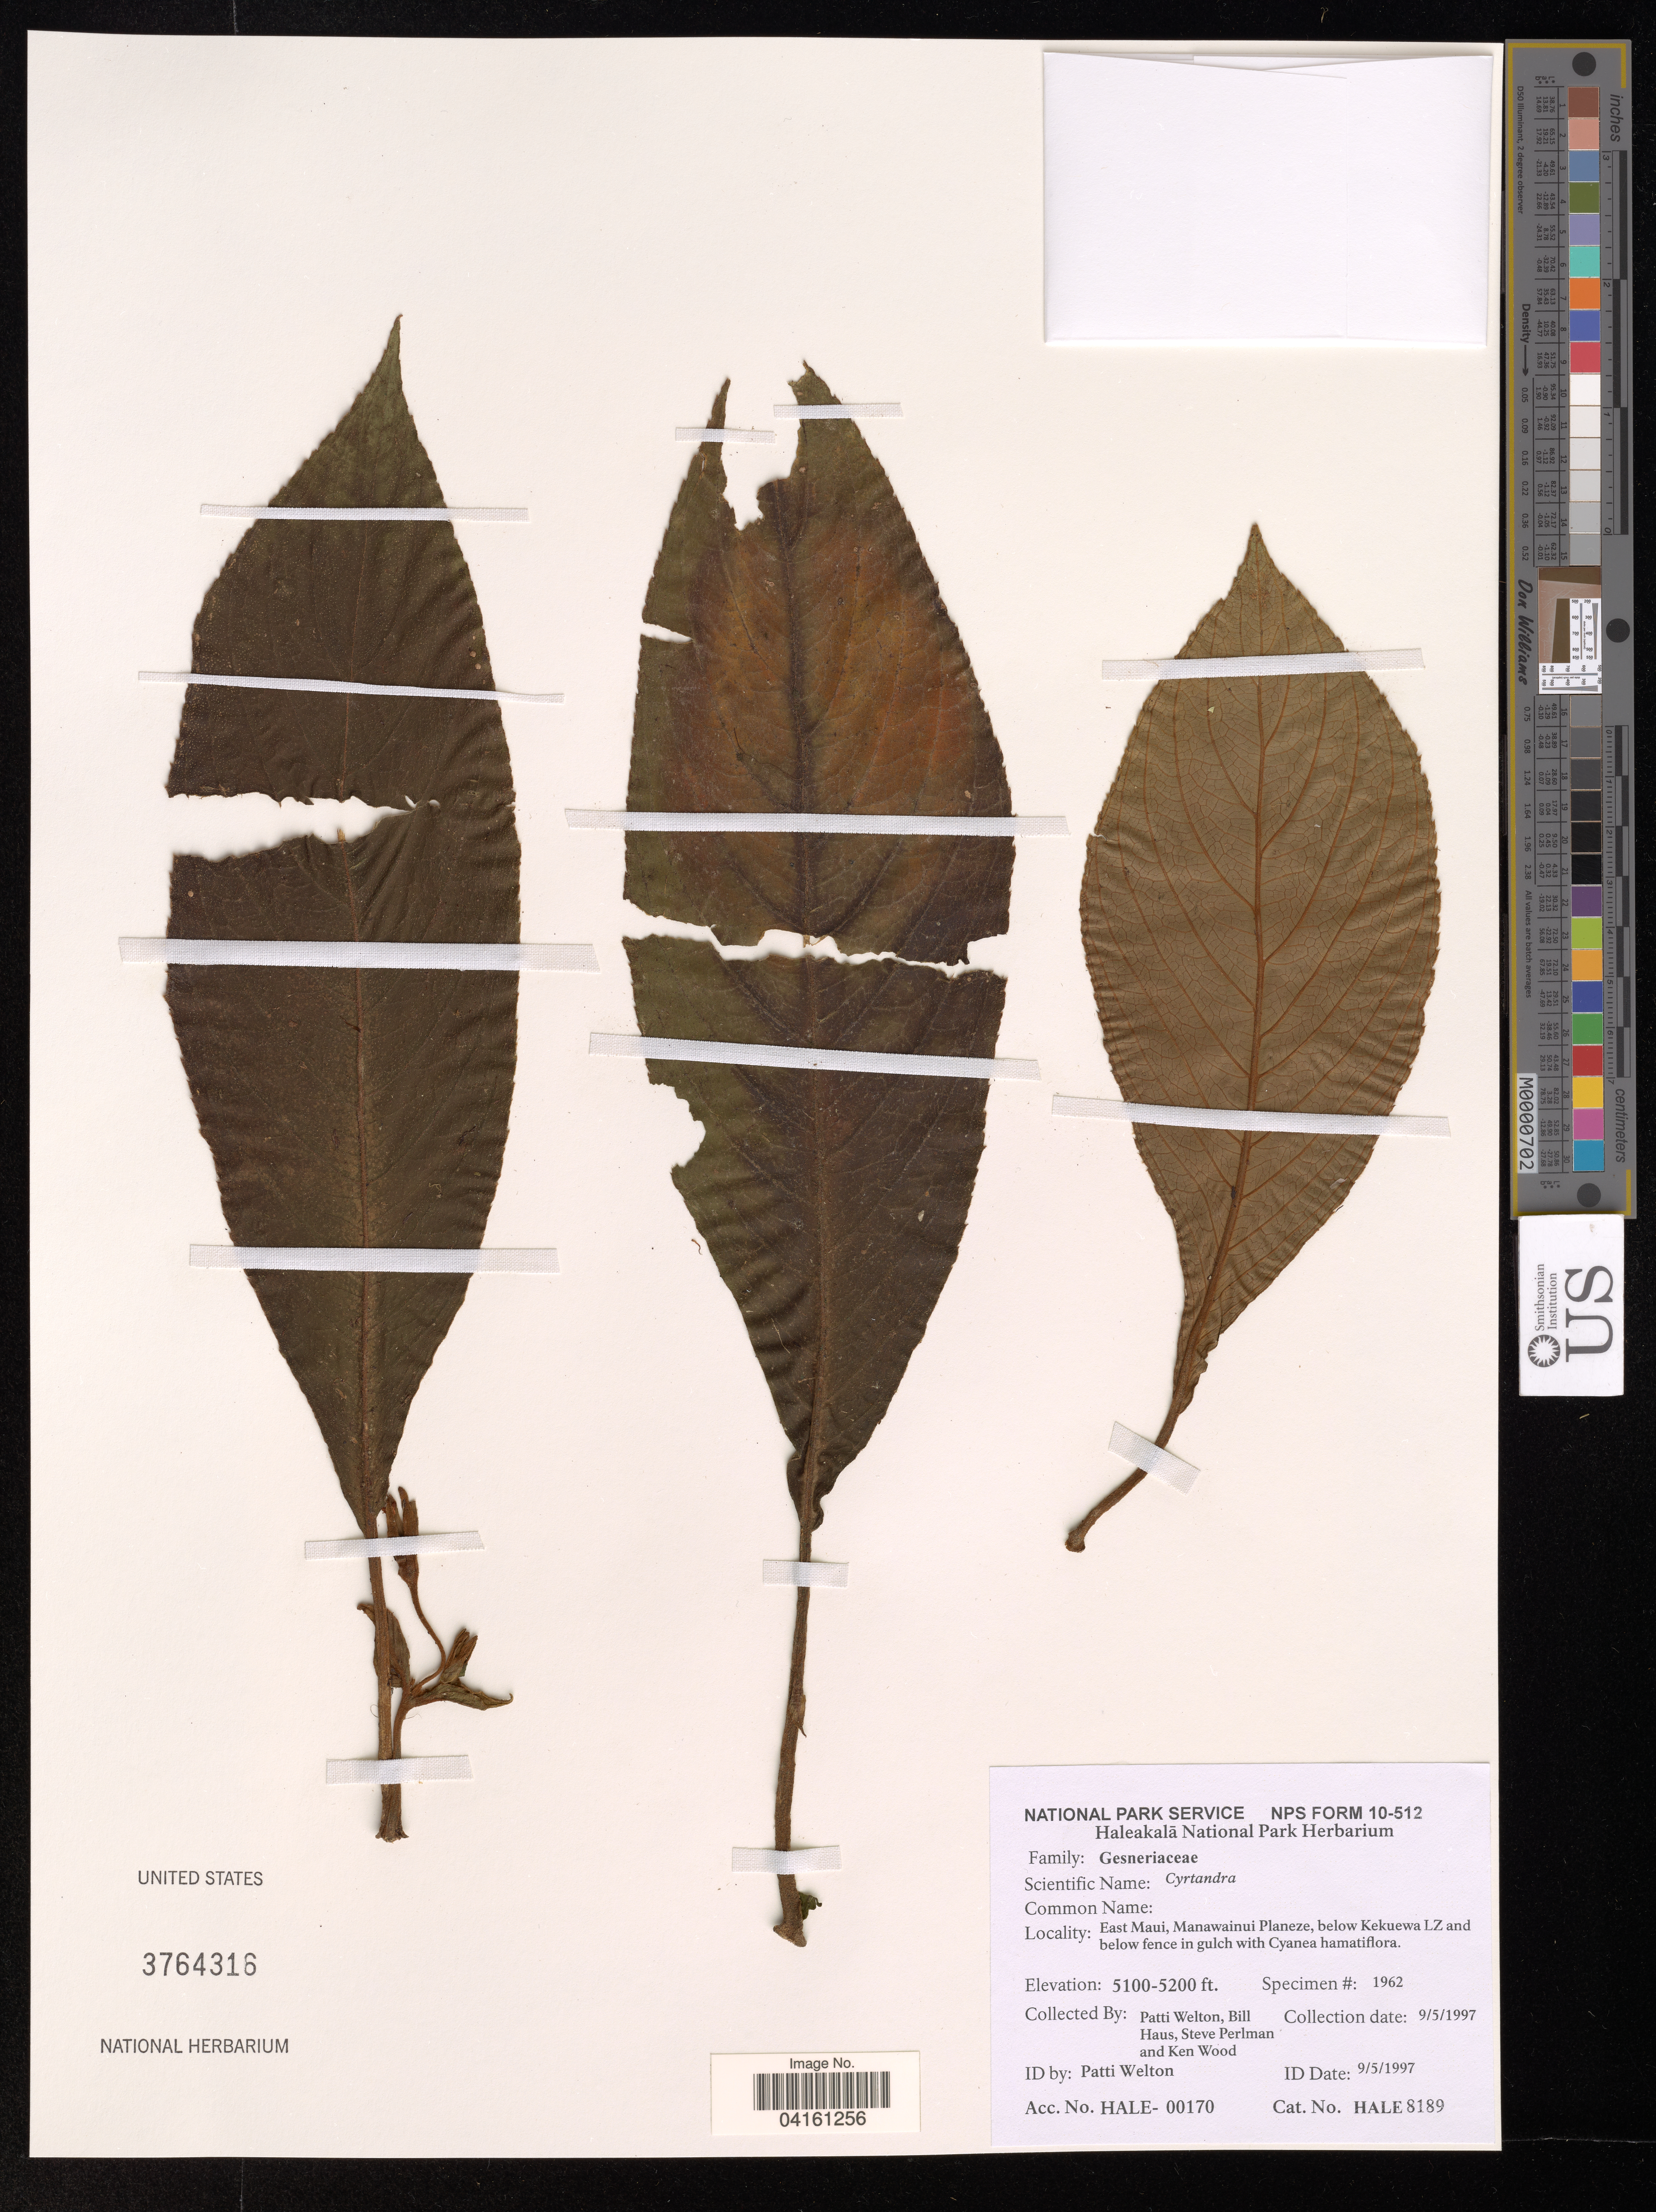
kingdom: Plantae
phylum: Tracheophyta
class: Magnoliopsida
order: Lamiales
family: Gesneriaceae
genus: Cyrtandra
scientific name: Cyrtandra sp.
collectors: P. Welton, B. Haus, S. Perlman & K. R. Wood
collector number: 1962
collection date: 1997-09-05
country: United States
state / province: Hawaii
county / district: Maui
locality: East Maui, Manawainui Planeze, below Kekuewa LZ and below fence in gulch with Cyanea hamatiflora.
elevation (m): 1554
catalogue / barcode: US 3764316